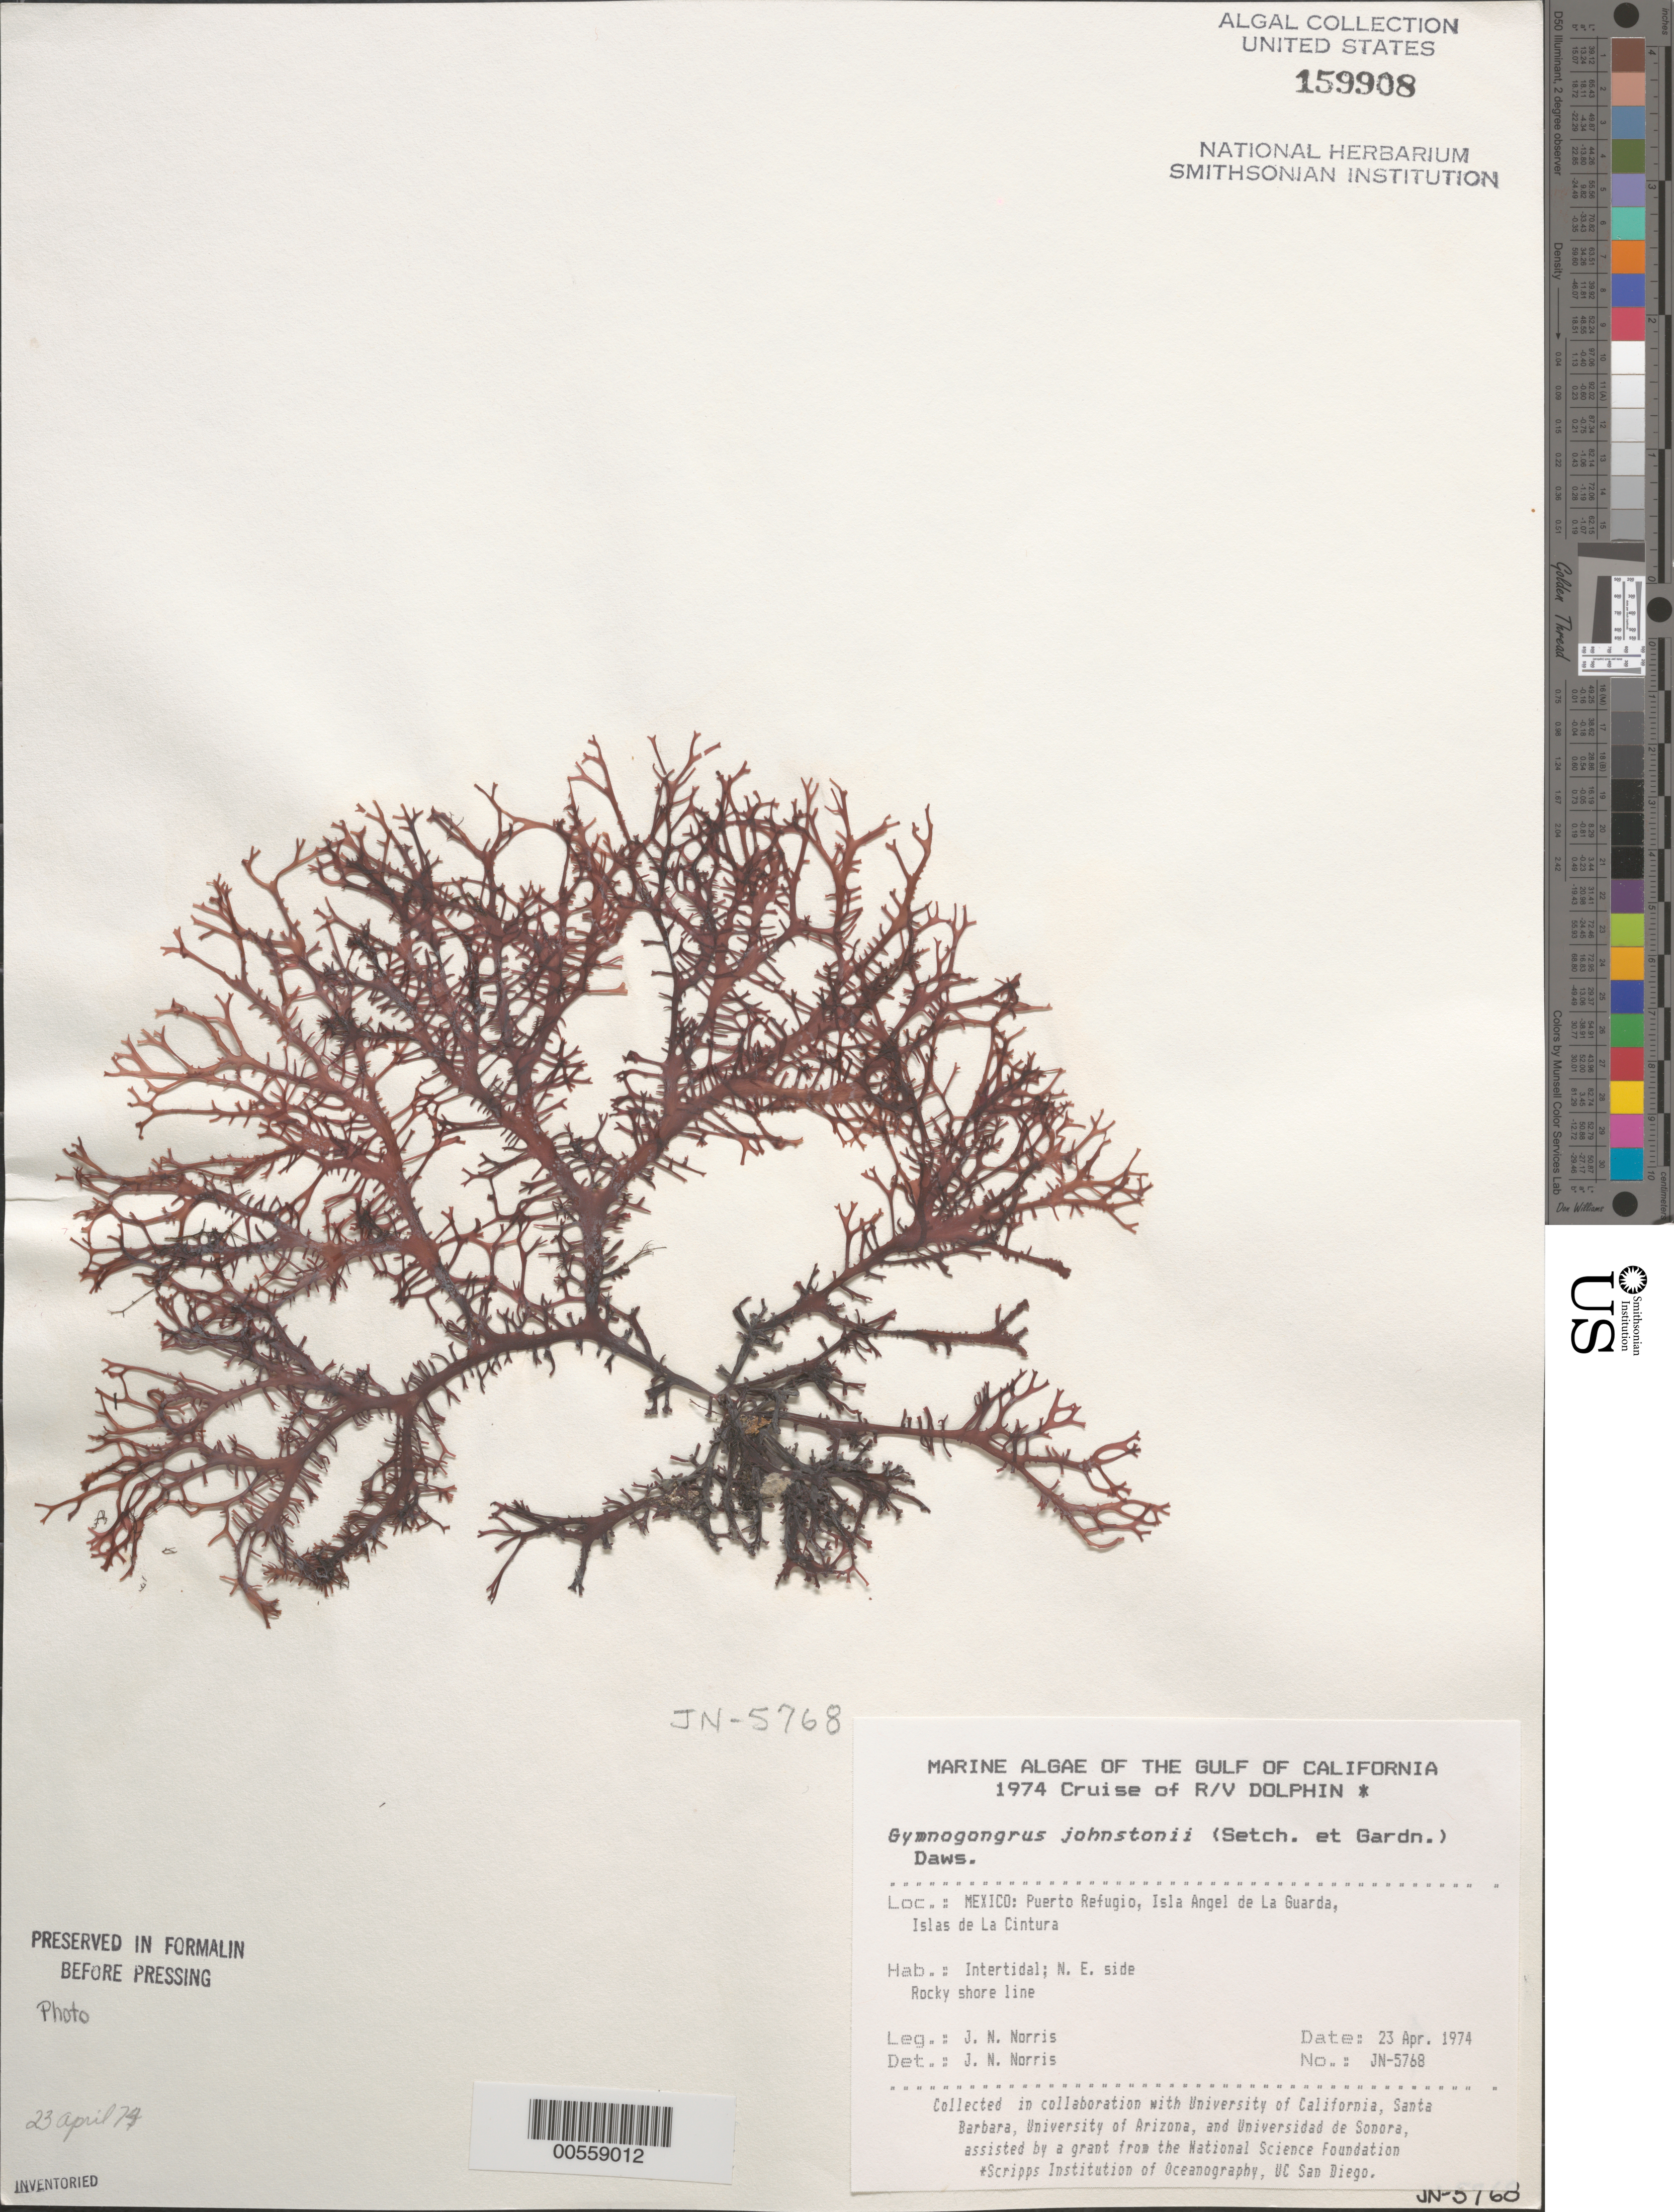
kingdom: Plantae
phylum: Rhodophyta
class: Florideophyceae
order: Gigartinales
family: Phyllophoraceae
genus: Gymnogongrus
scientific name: Gymnogongrus johnstonii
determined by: Norris, James N.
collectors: J. N. Norris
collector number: JN-5768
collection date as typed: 23 Apr 1974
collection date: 1974-04-23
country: Mexico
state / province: Baja California Norte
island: Isla Angel de la Guarda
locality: Puerto Refugio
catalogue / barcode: US 159908